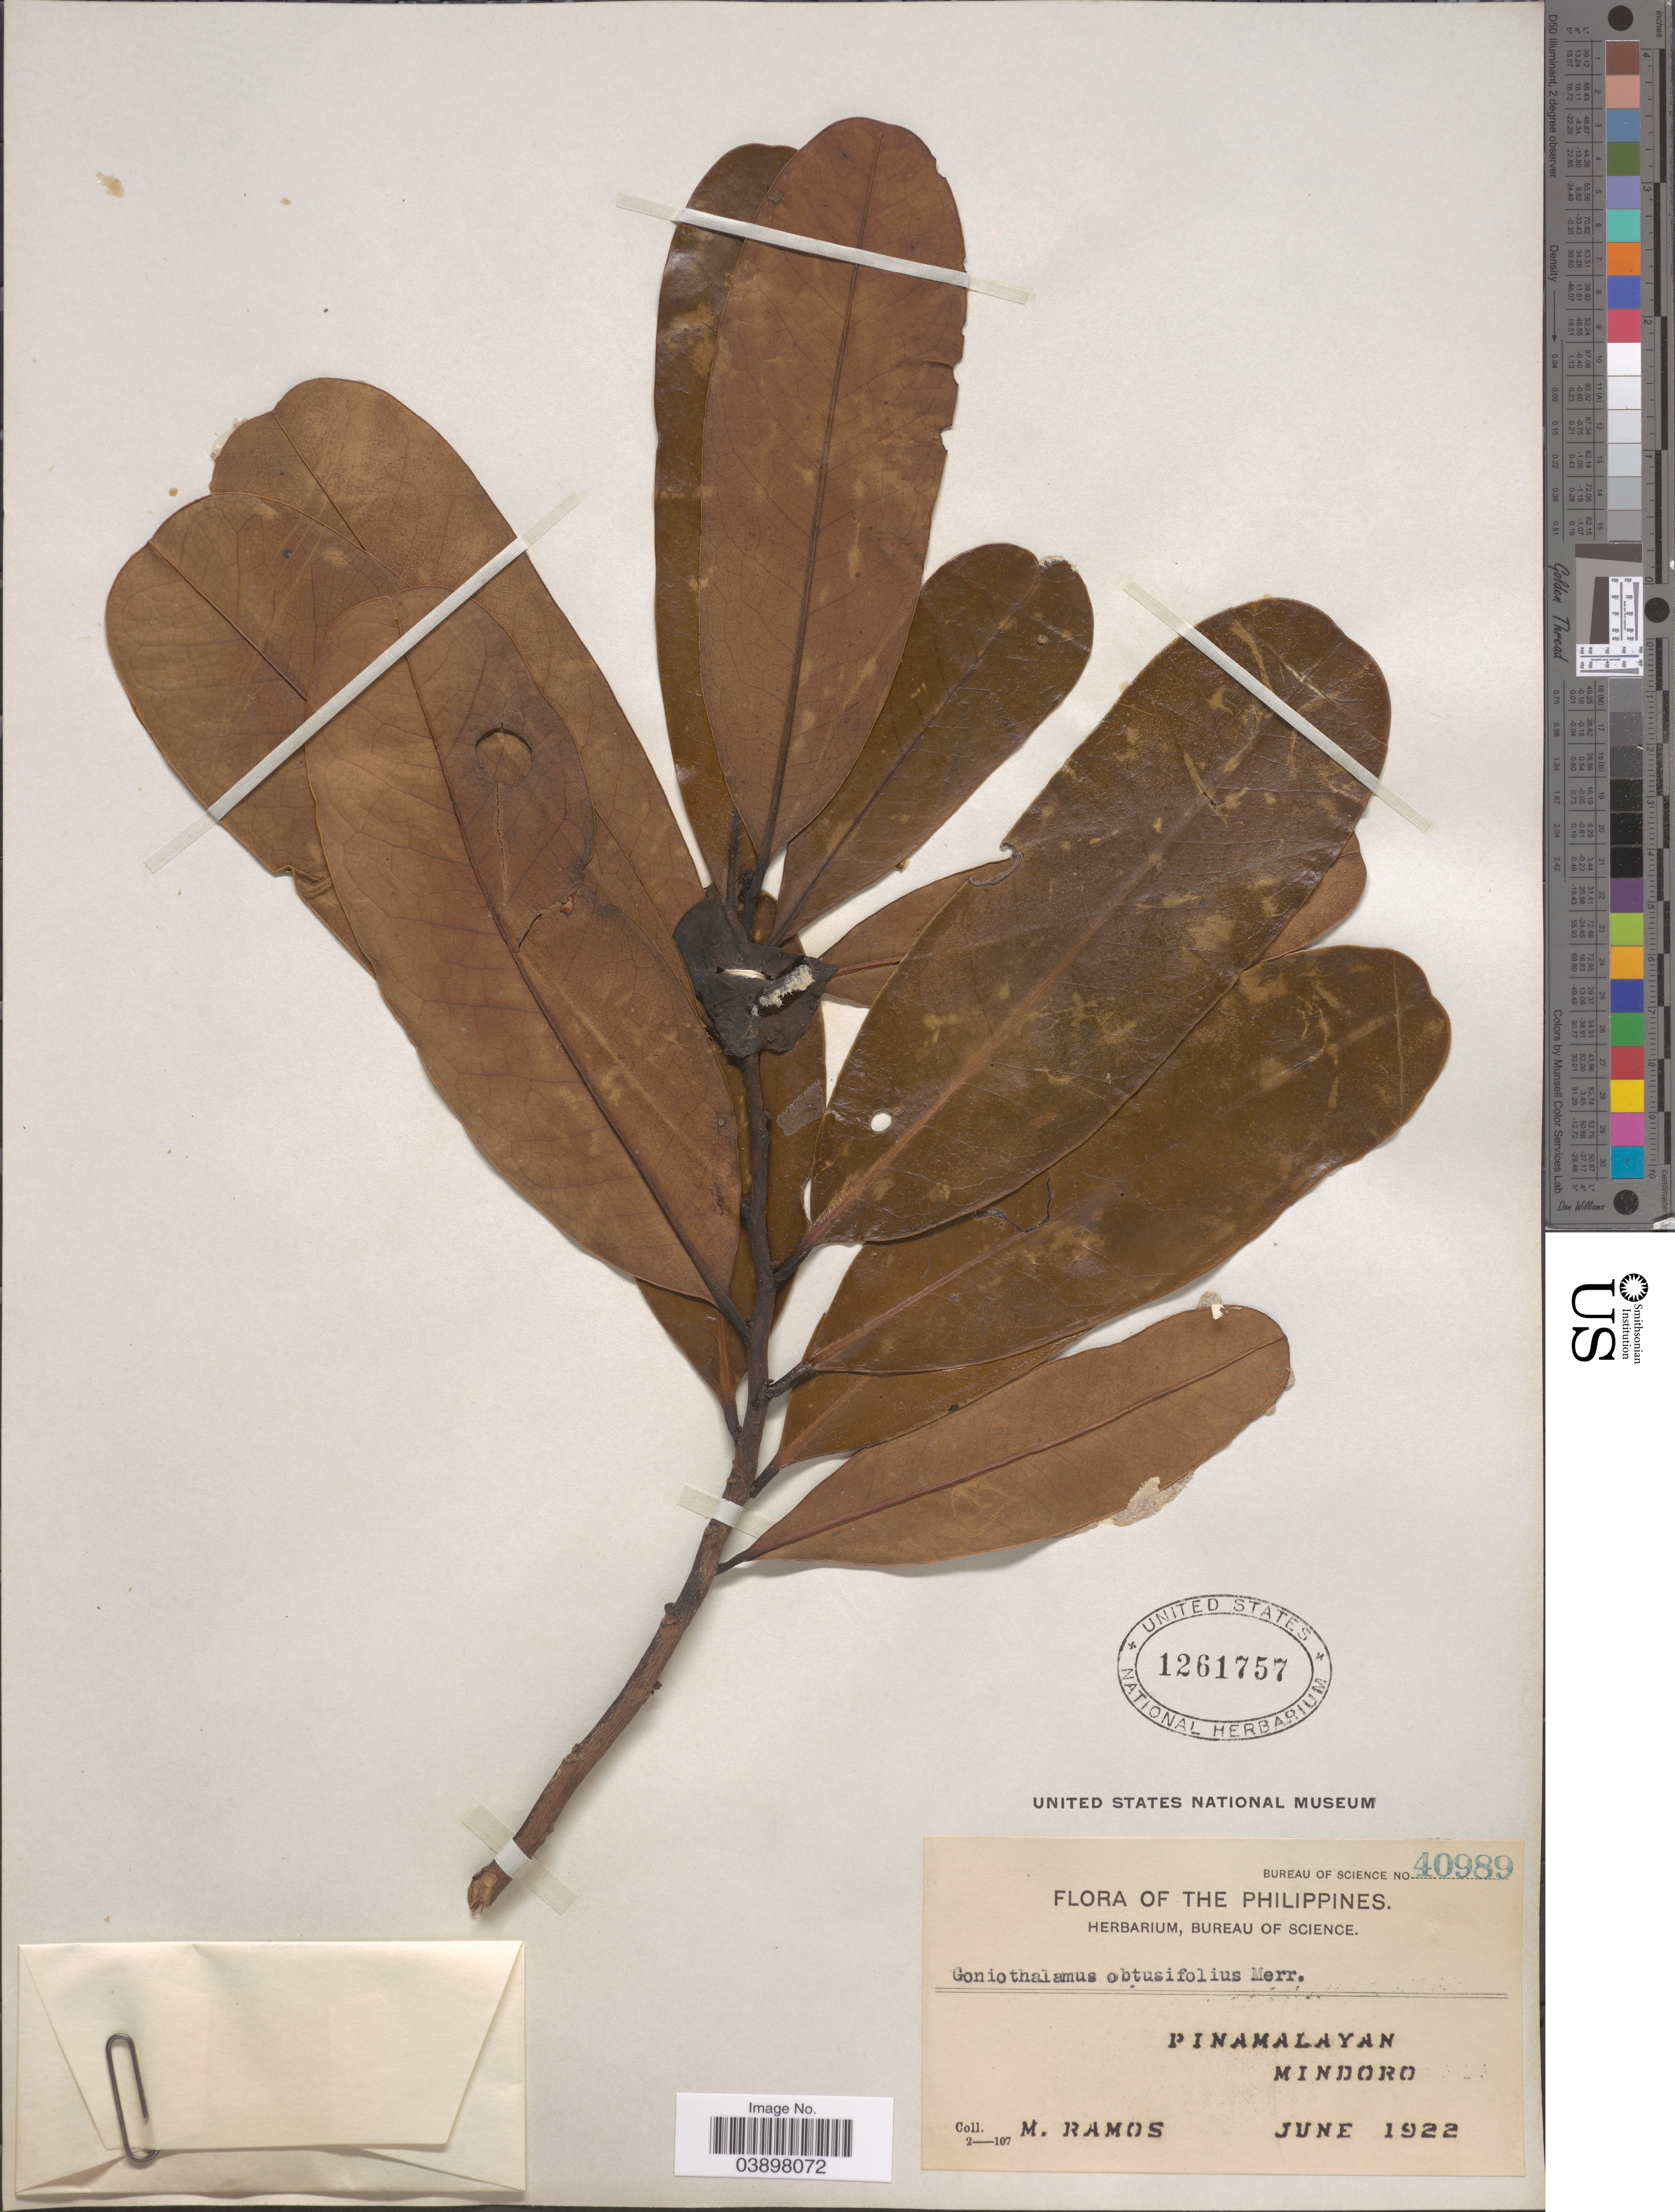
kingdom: Plantae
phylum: Tracheophyta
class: Magnoliopsida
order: Magnoliales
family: Annonaceae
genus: Goniothalamus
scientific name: Goniothalamus obtusifolius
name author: Merr.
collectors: M. Ramos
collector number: Bureau of Science 40989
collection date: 1922-06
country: Philippines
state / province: Mimaropa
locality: Pinamalayan, Mindoro.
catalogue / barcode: US 1261757